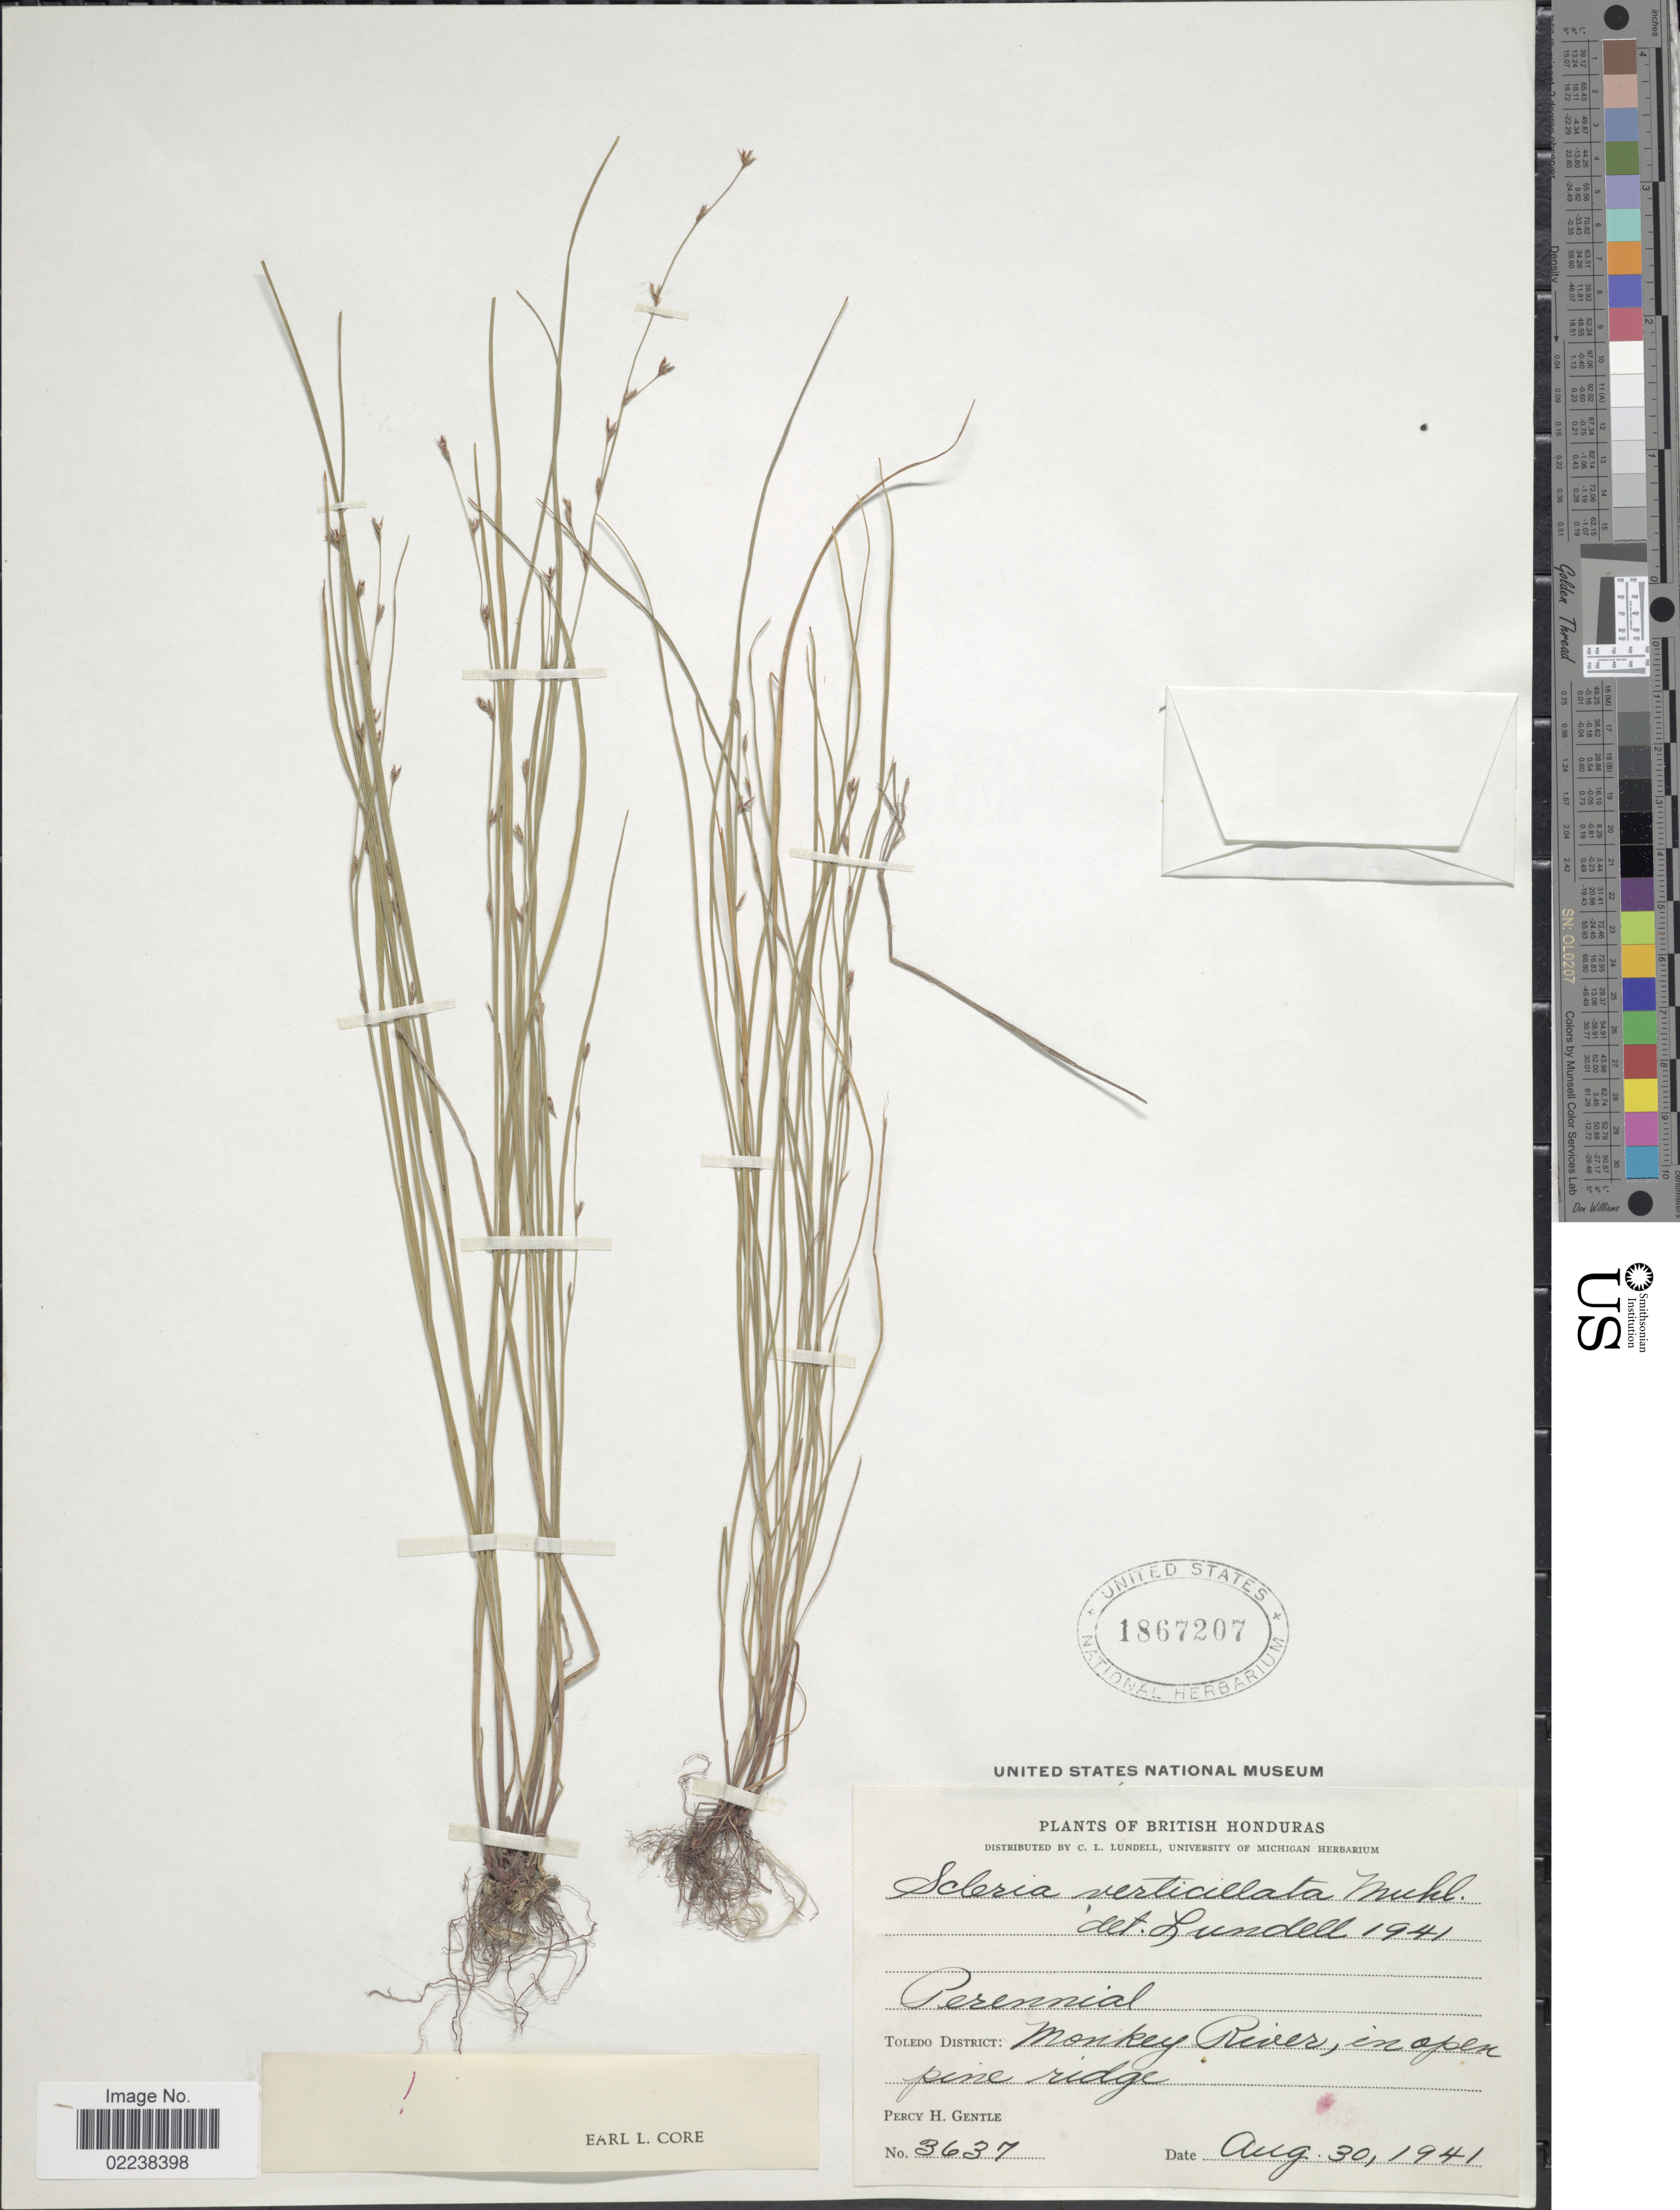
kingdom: Plantae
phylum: Tracheophyta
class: Liliopsida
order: Poales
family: Cyperaceae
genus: Scleria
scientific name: Scleria verticillata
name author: Muhl. ex Willd.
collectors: P. H. Gentle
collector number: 3637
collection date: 1941-08-30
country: Belize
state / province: Toledo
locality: Toledo District: Monkey River, in open pine ridge.British Honduras.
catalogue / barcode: US 1867207